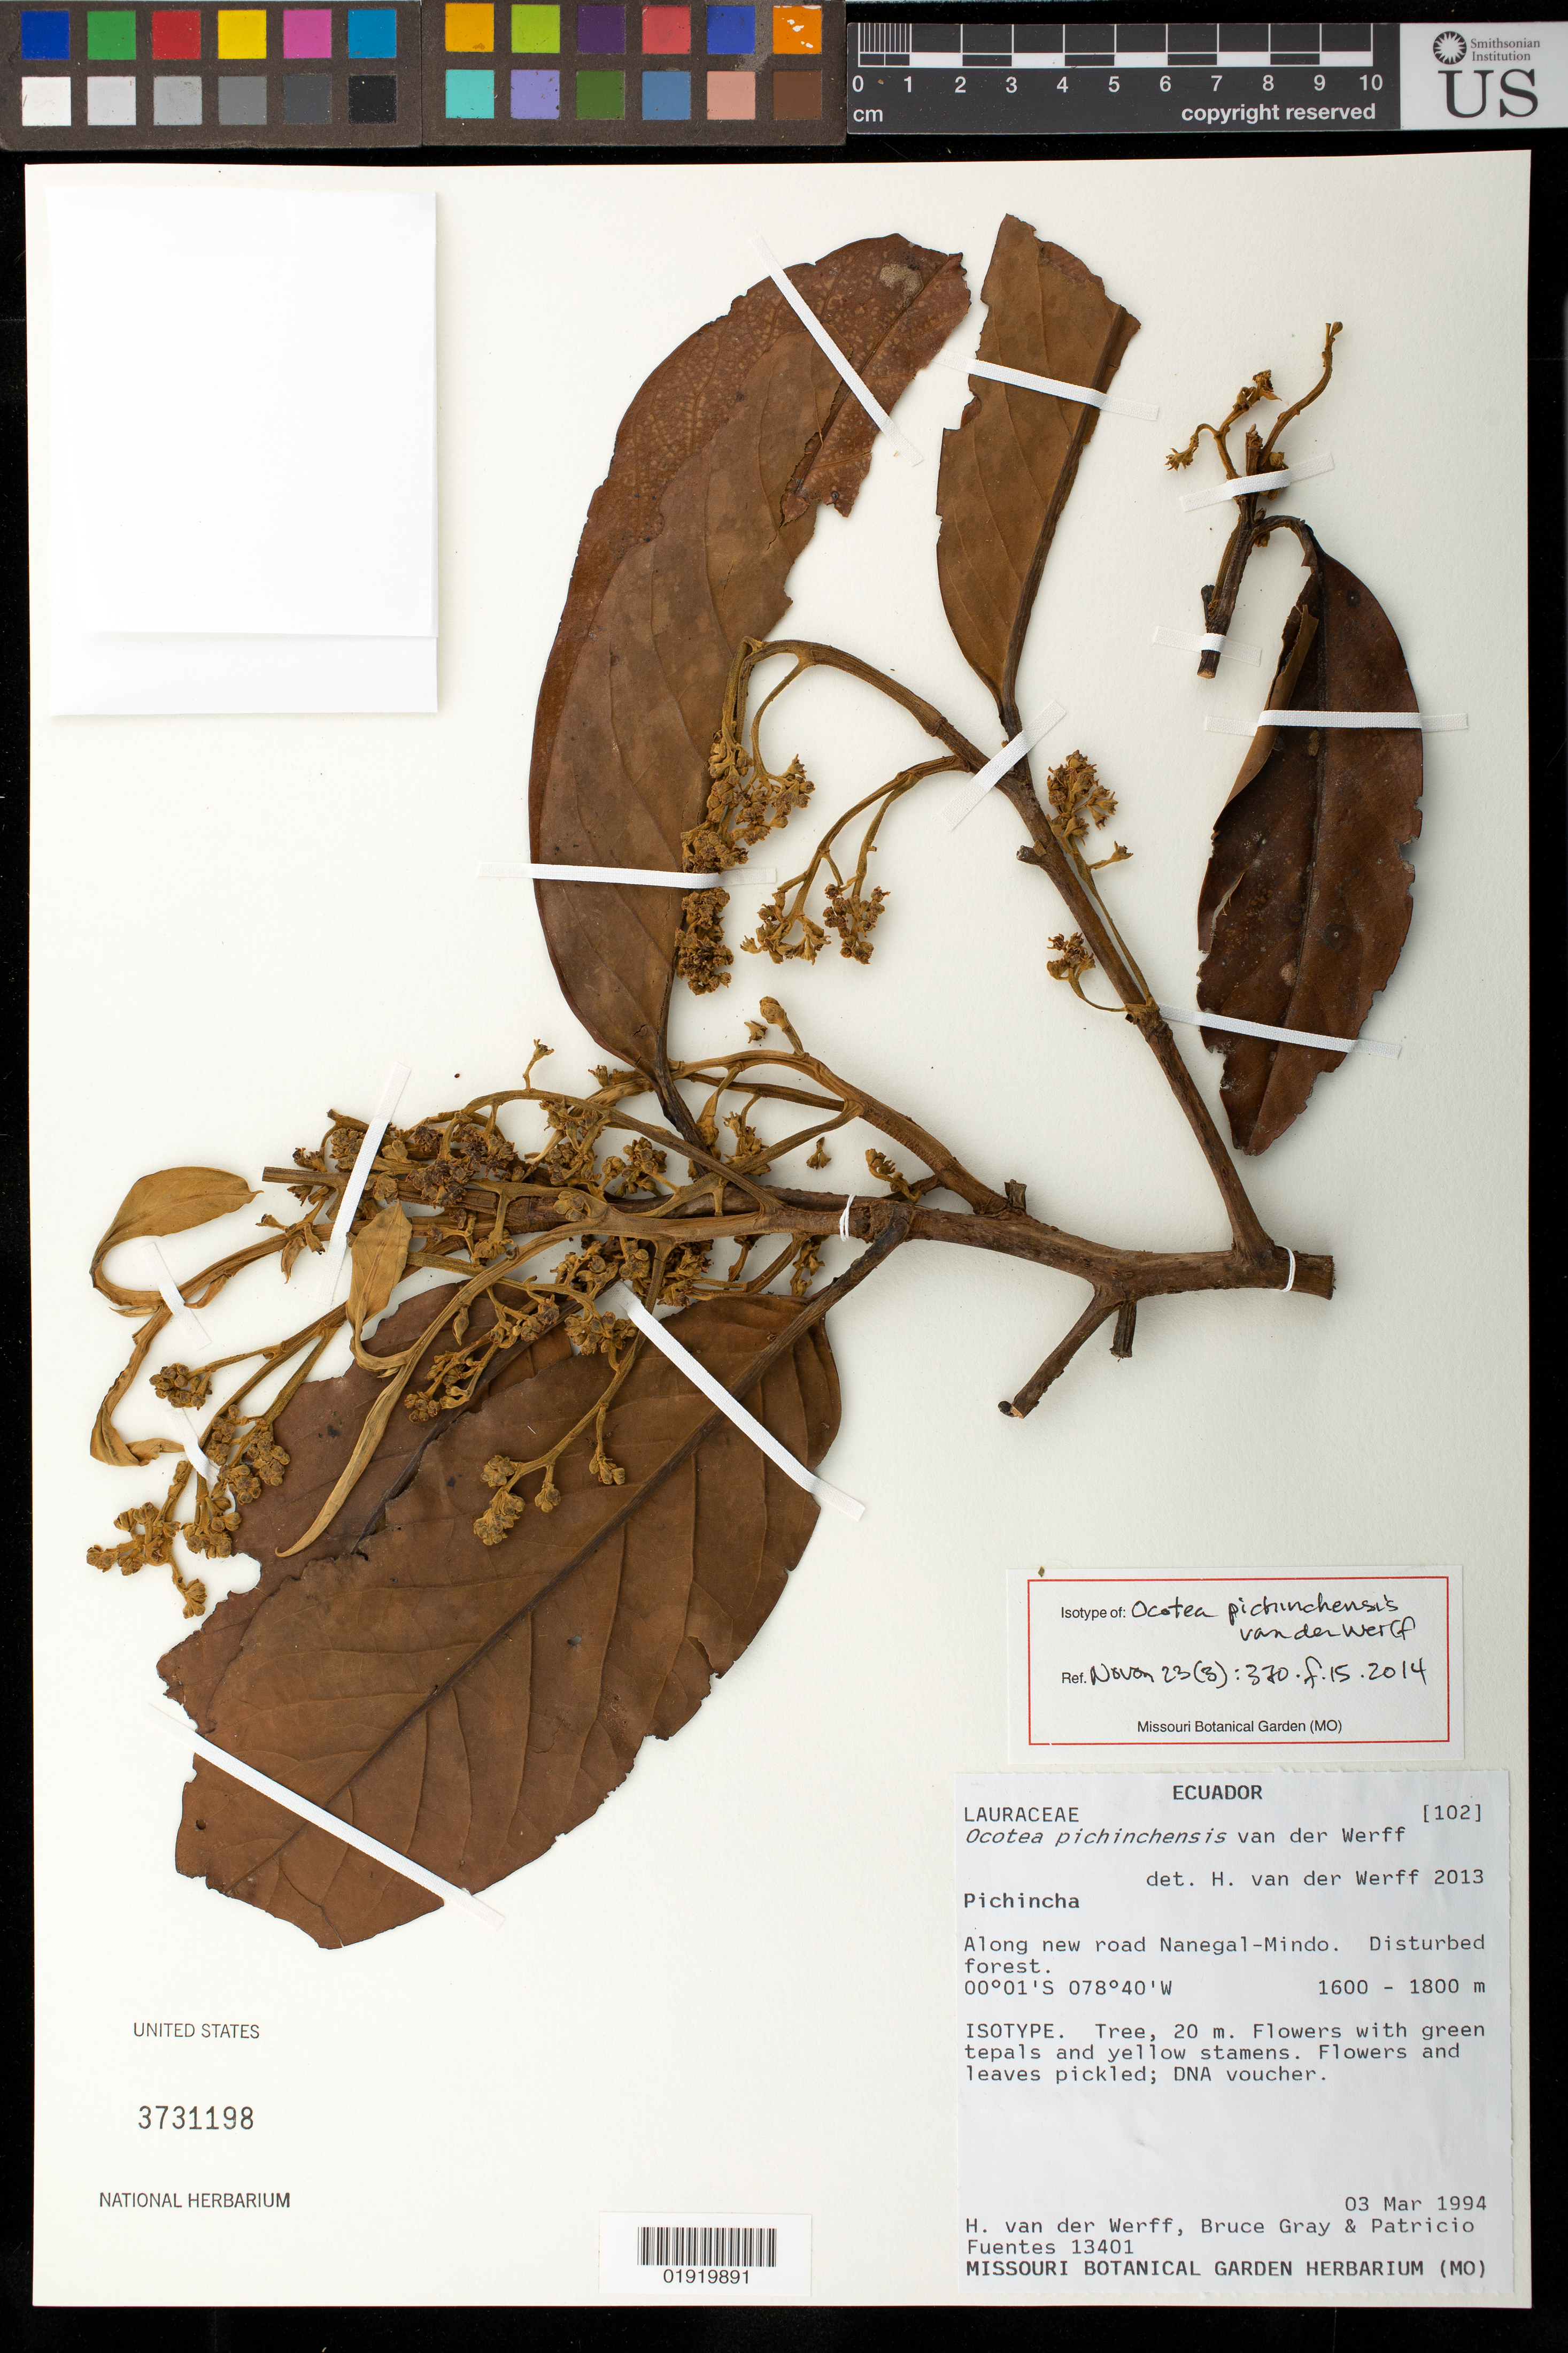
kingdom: Plantae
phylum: Tracheophyta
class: Magnoliopsida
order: Laurales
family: Lauraceae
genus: Ocotea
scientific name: Ocotea pichinchensis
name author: van der Werff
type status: Isotype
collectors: H. van der Werff, B. Gray & P. Fuentes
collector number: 13401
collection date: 1994-03-03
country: Ecuador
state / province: Pichincha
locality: Pichincha. Along new road Nanegal-Mindo.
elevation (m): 1600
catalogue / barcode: US 3731198